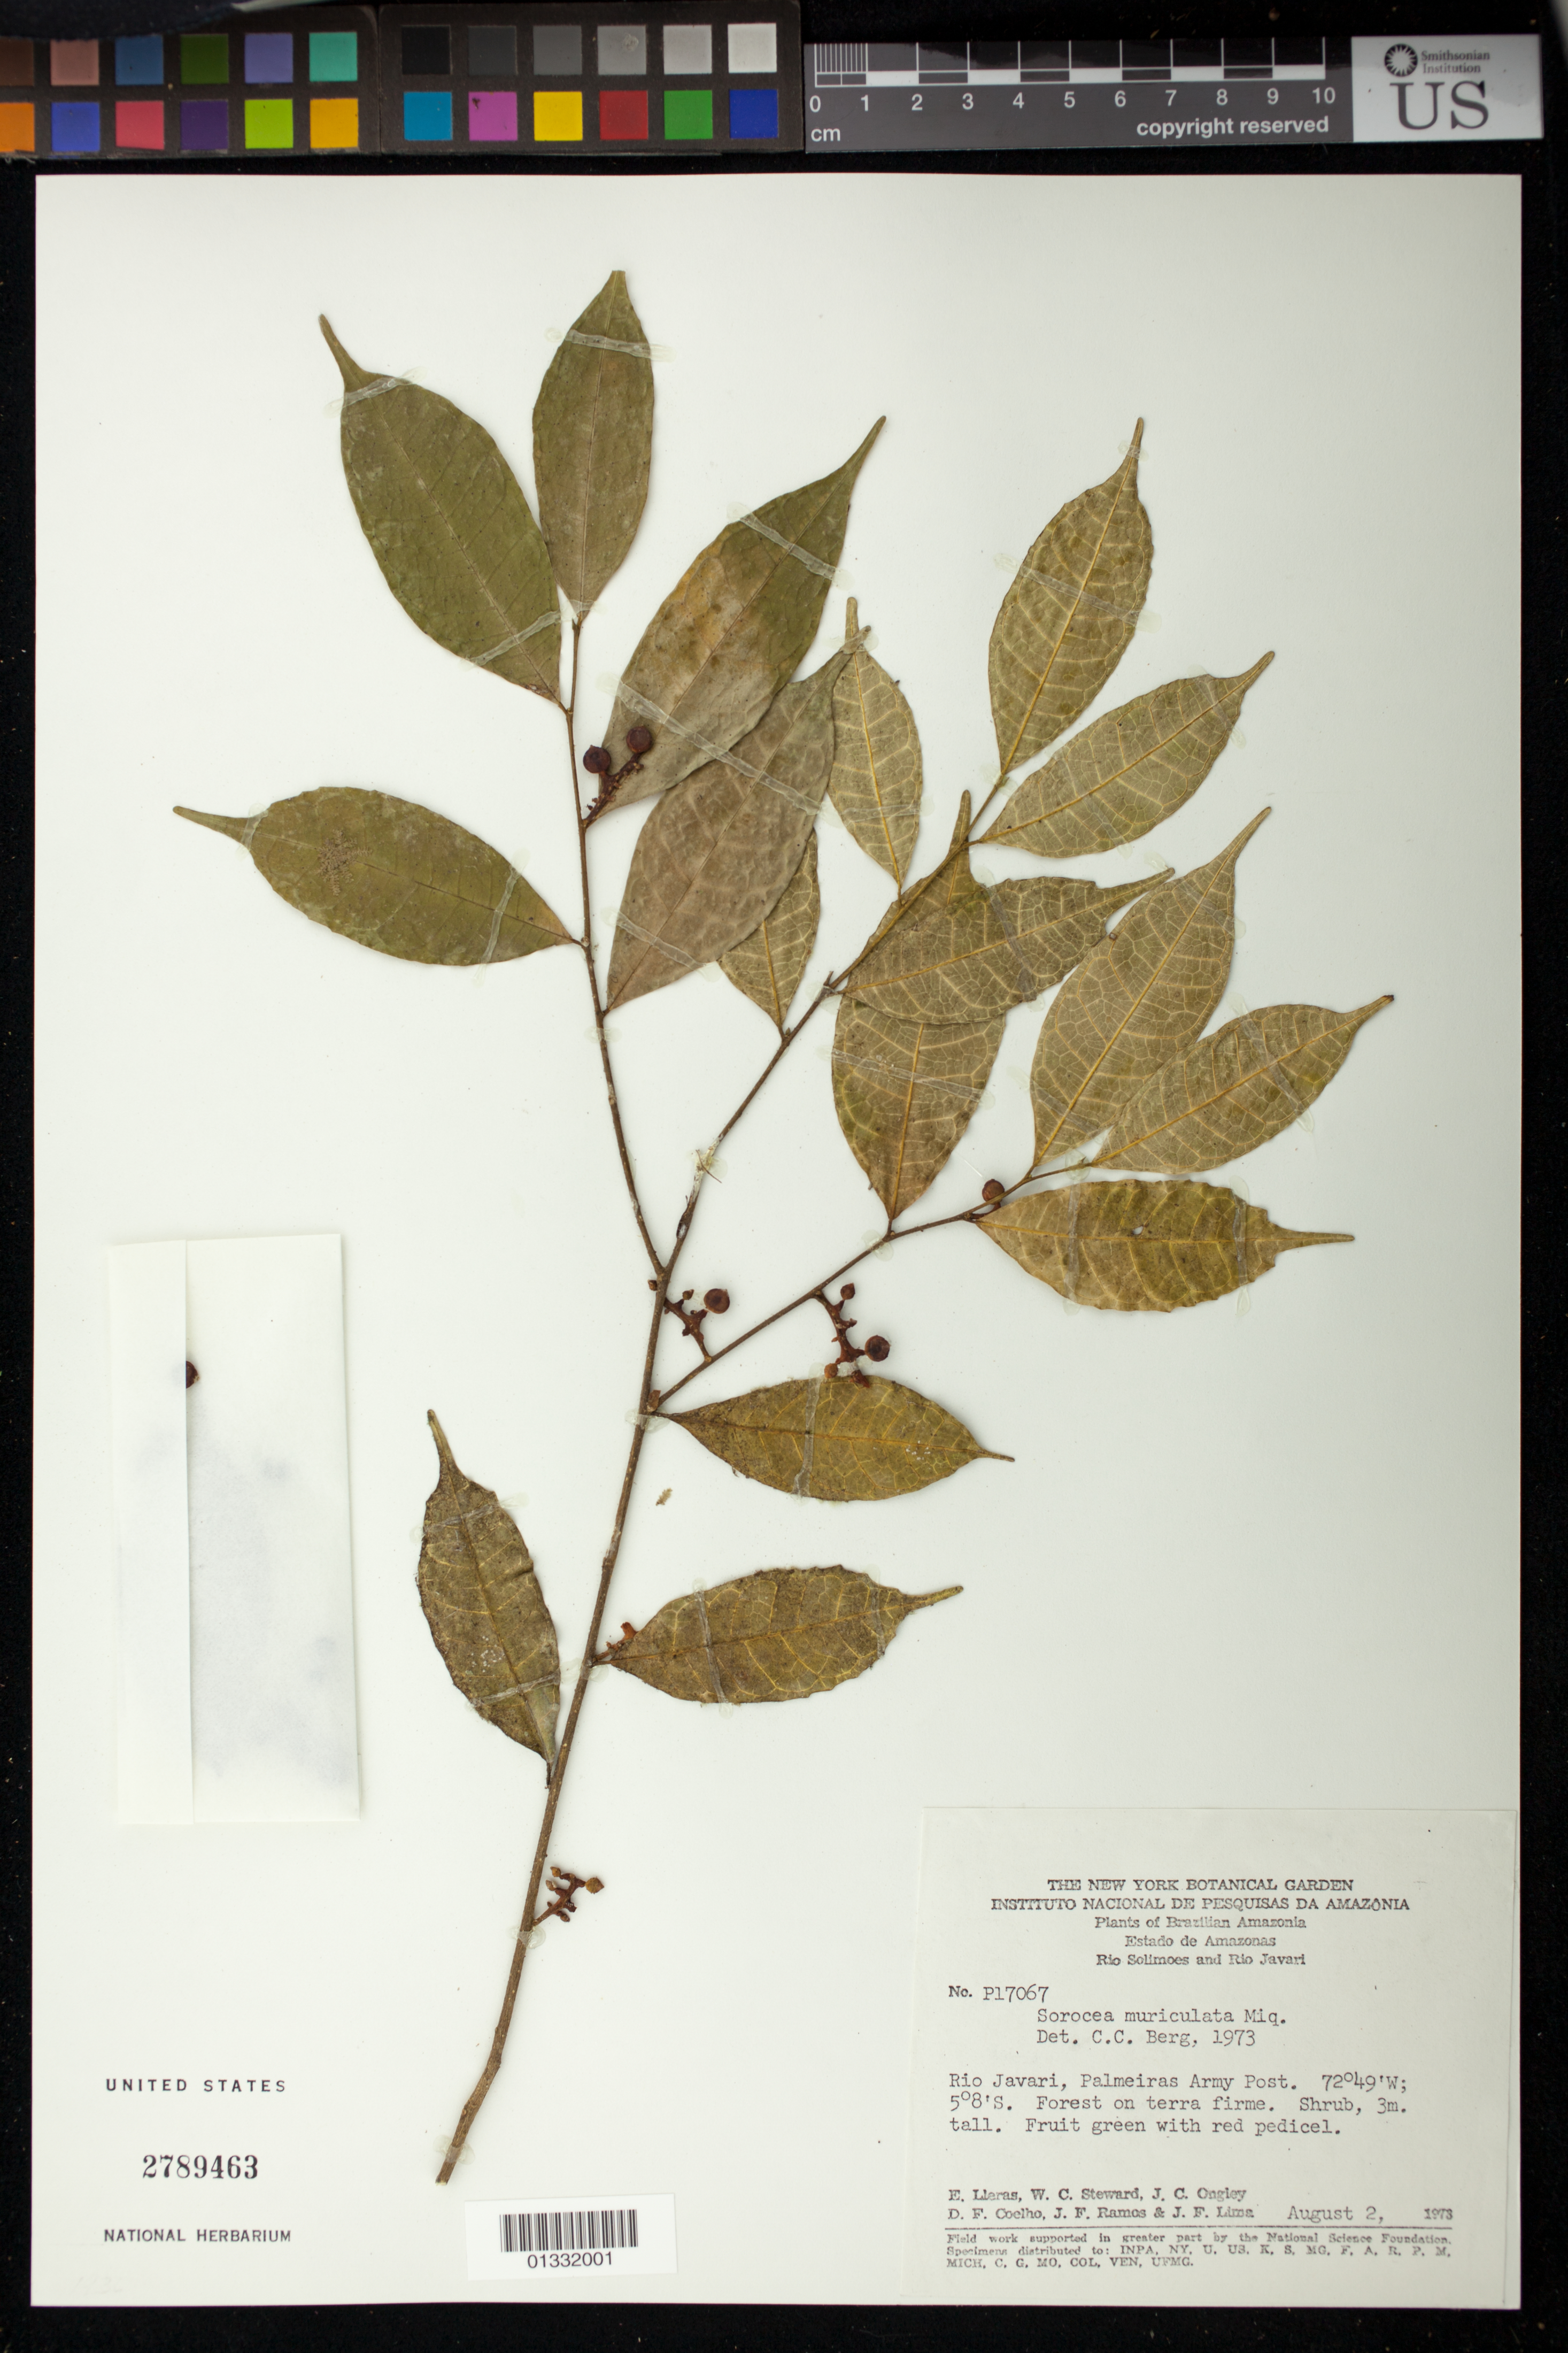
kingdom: Plantae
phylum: Tracheophyta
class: Magnoliopsida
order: Rosales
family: Moraceae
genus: Sorocea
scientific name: Sorocea muriculata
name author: Miq.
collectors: E. Lleras, W. C. Steward, J. C. Ongley, D. F. Coêlho, J. F. Ramos & J. F. Lima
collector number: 17067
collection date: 1973-08-02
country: Brazil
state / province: Amazonas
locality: Rio Javari, Palmeiras Army Post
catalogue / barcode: US 2789463